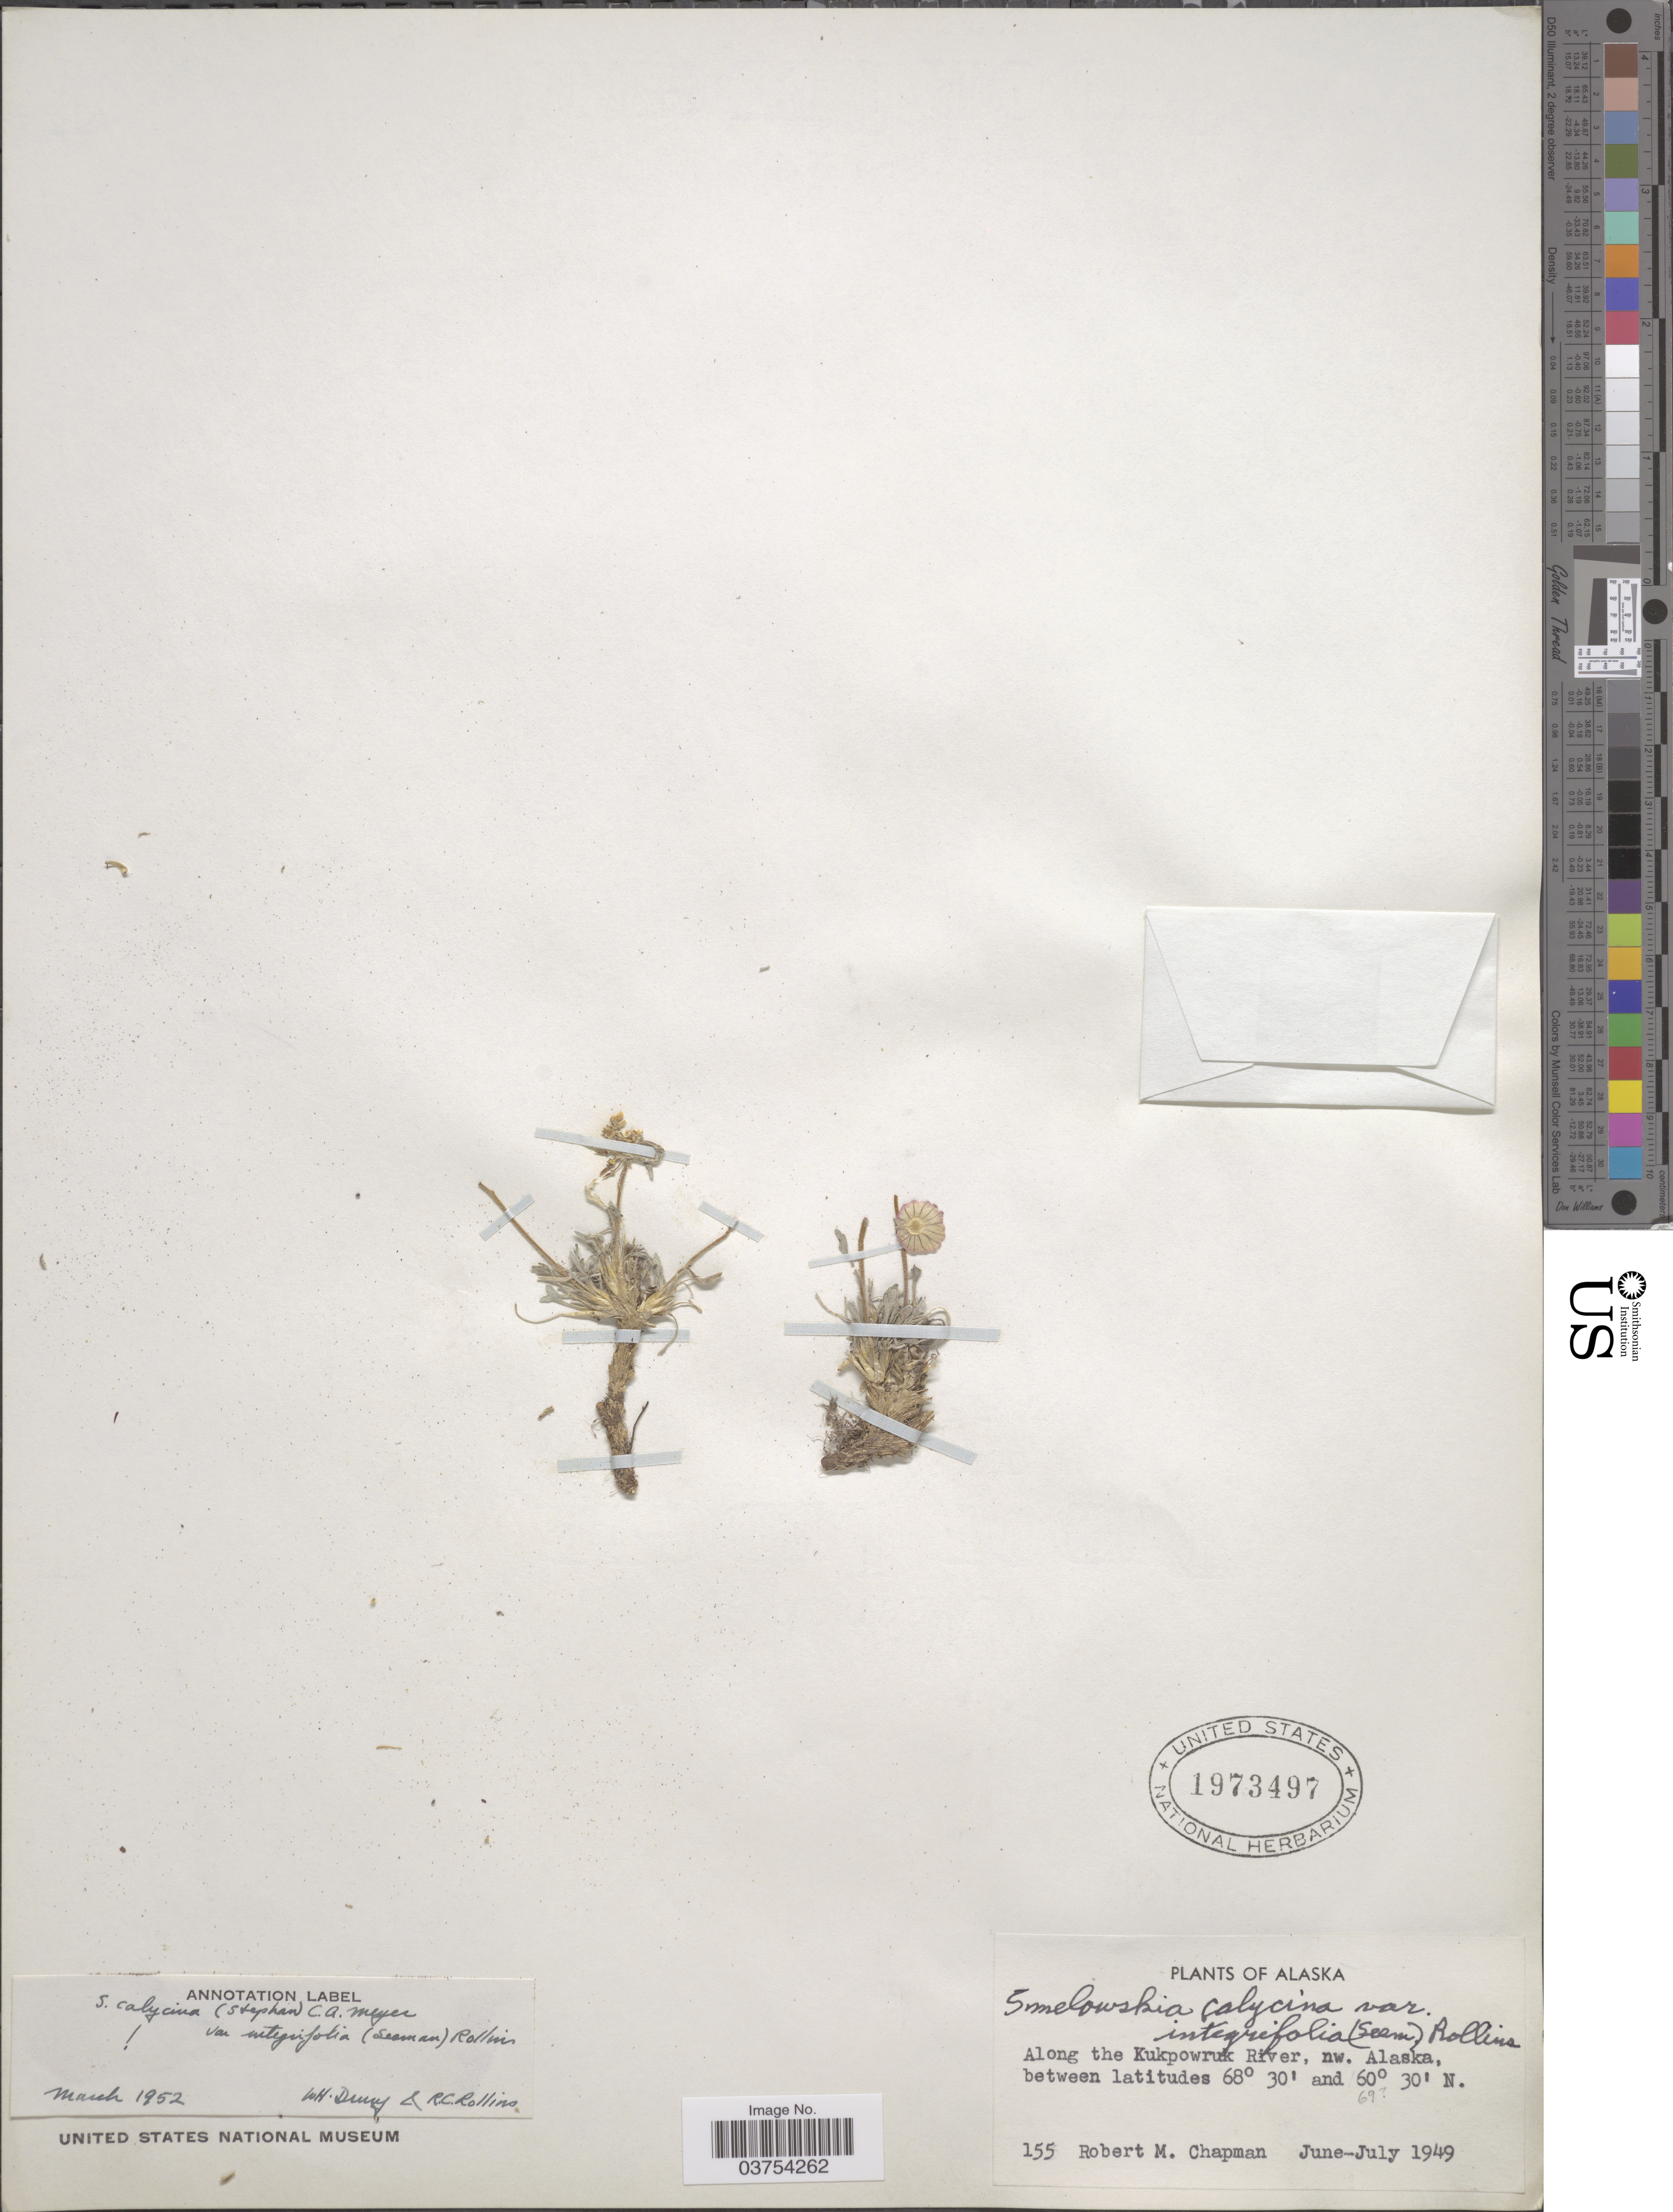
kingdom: Plantae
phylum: Tracheophyta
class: Magnoliopsida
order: Brassicales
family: Brassicaceae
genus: Smelowskia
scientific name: Smelowskia calycina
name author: (Stephan) C.A. Mey.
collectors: R. M. Chapman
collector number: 155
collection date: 1949-06/1949-07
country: United States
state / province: Alaska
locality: Along the Kukpowruk River, nw. Alaska.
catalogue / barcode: US 1973497